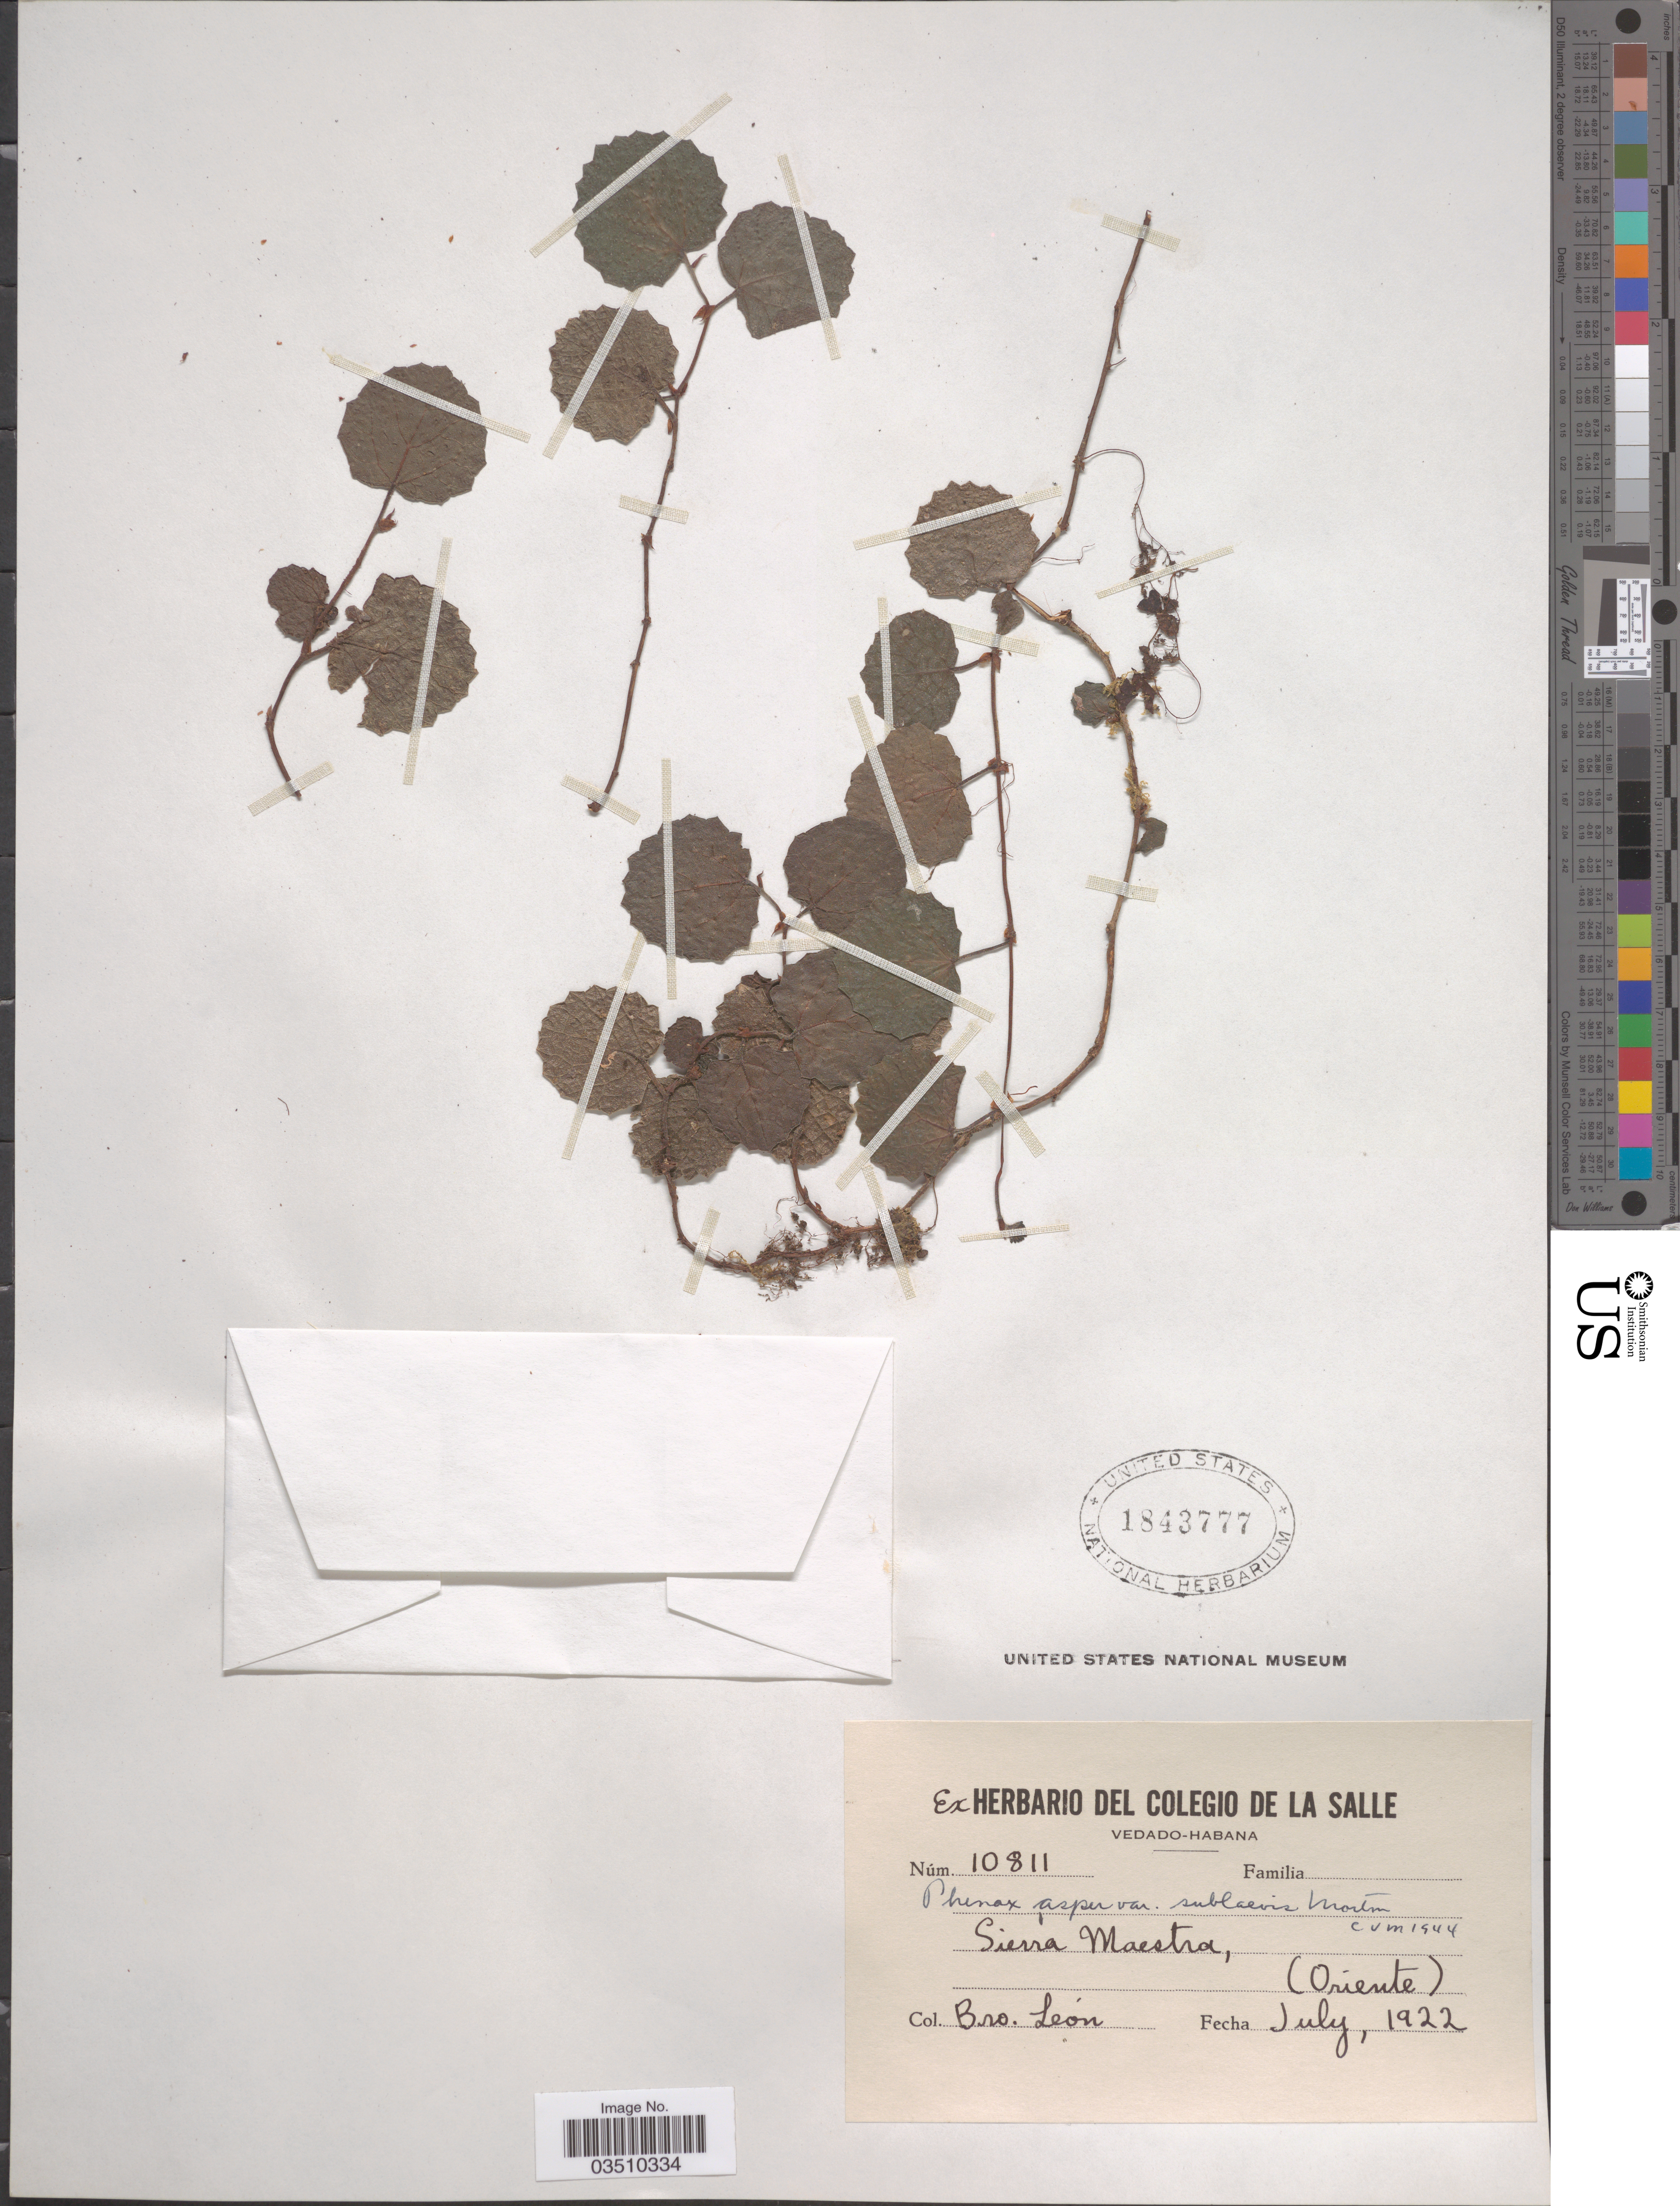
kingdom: Plantae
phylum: Tracheophyta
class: Magnoliopsida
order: Rosales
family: Urticaceae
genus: Phenax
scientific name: Phenax asper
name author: Wedd.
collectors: Bro. León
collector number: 10811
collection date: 1922-07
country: Cuba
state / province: Oriente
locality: Sierra Maestra.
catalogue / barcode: US 1843777